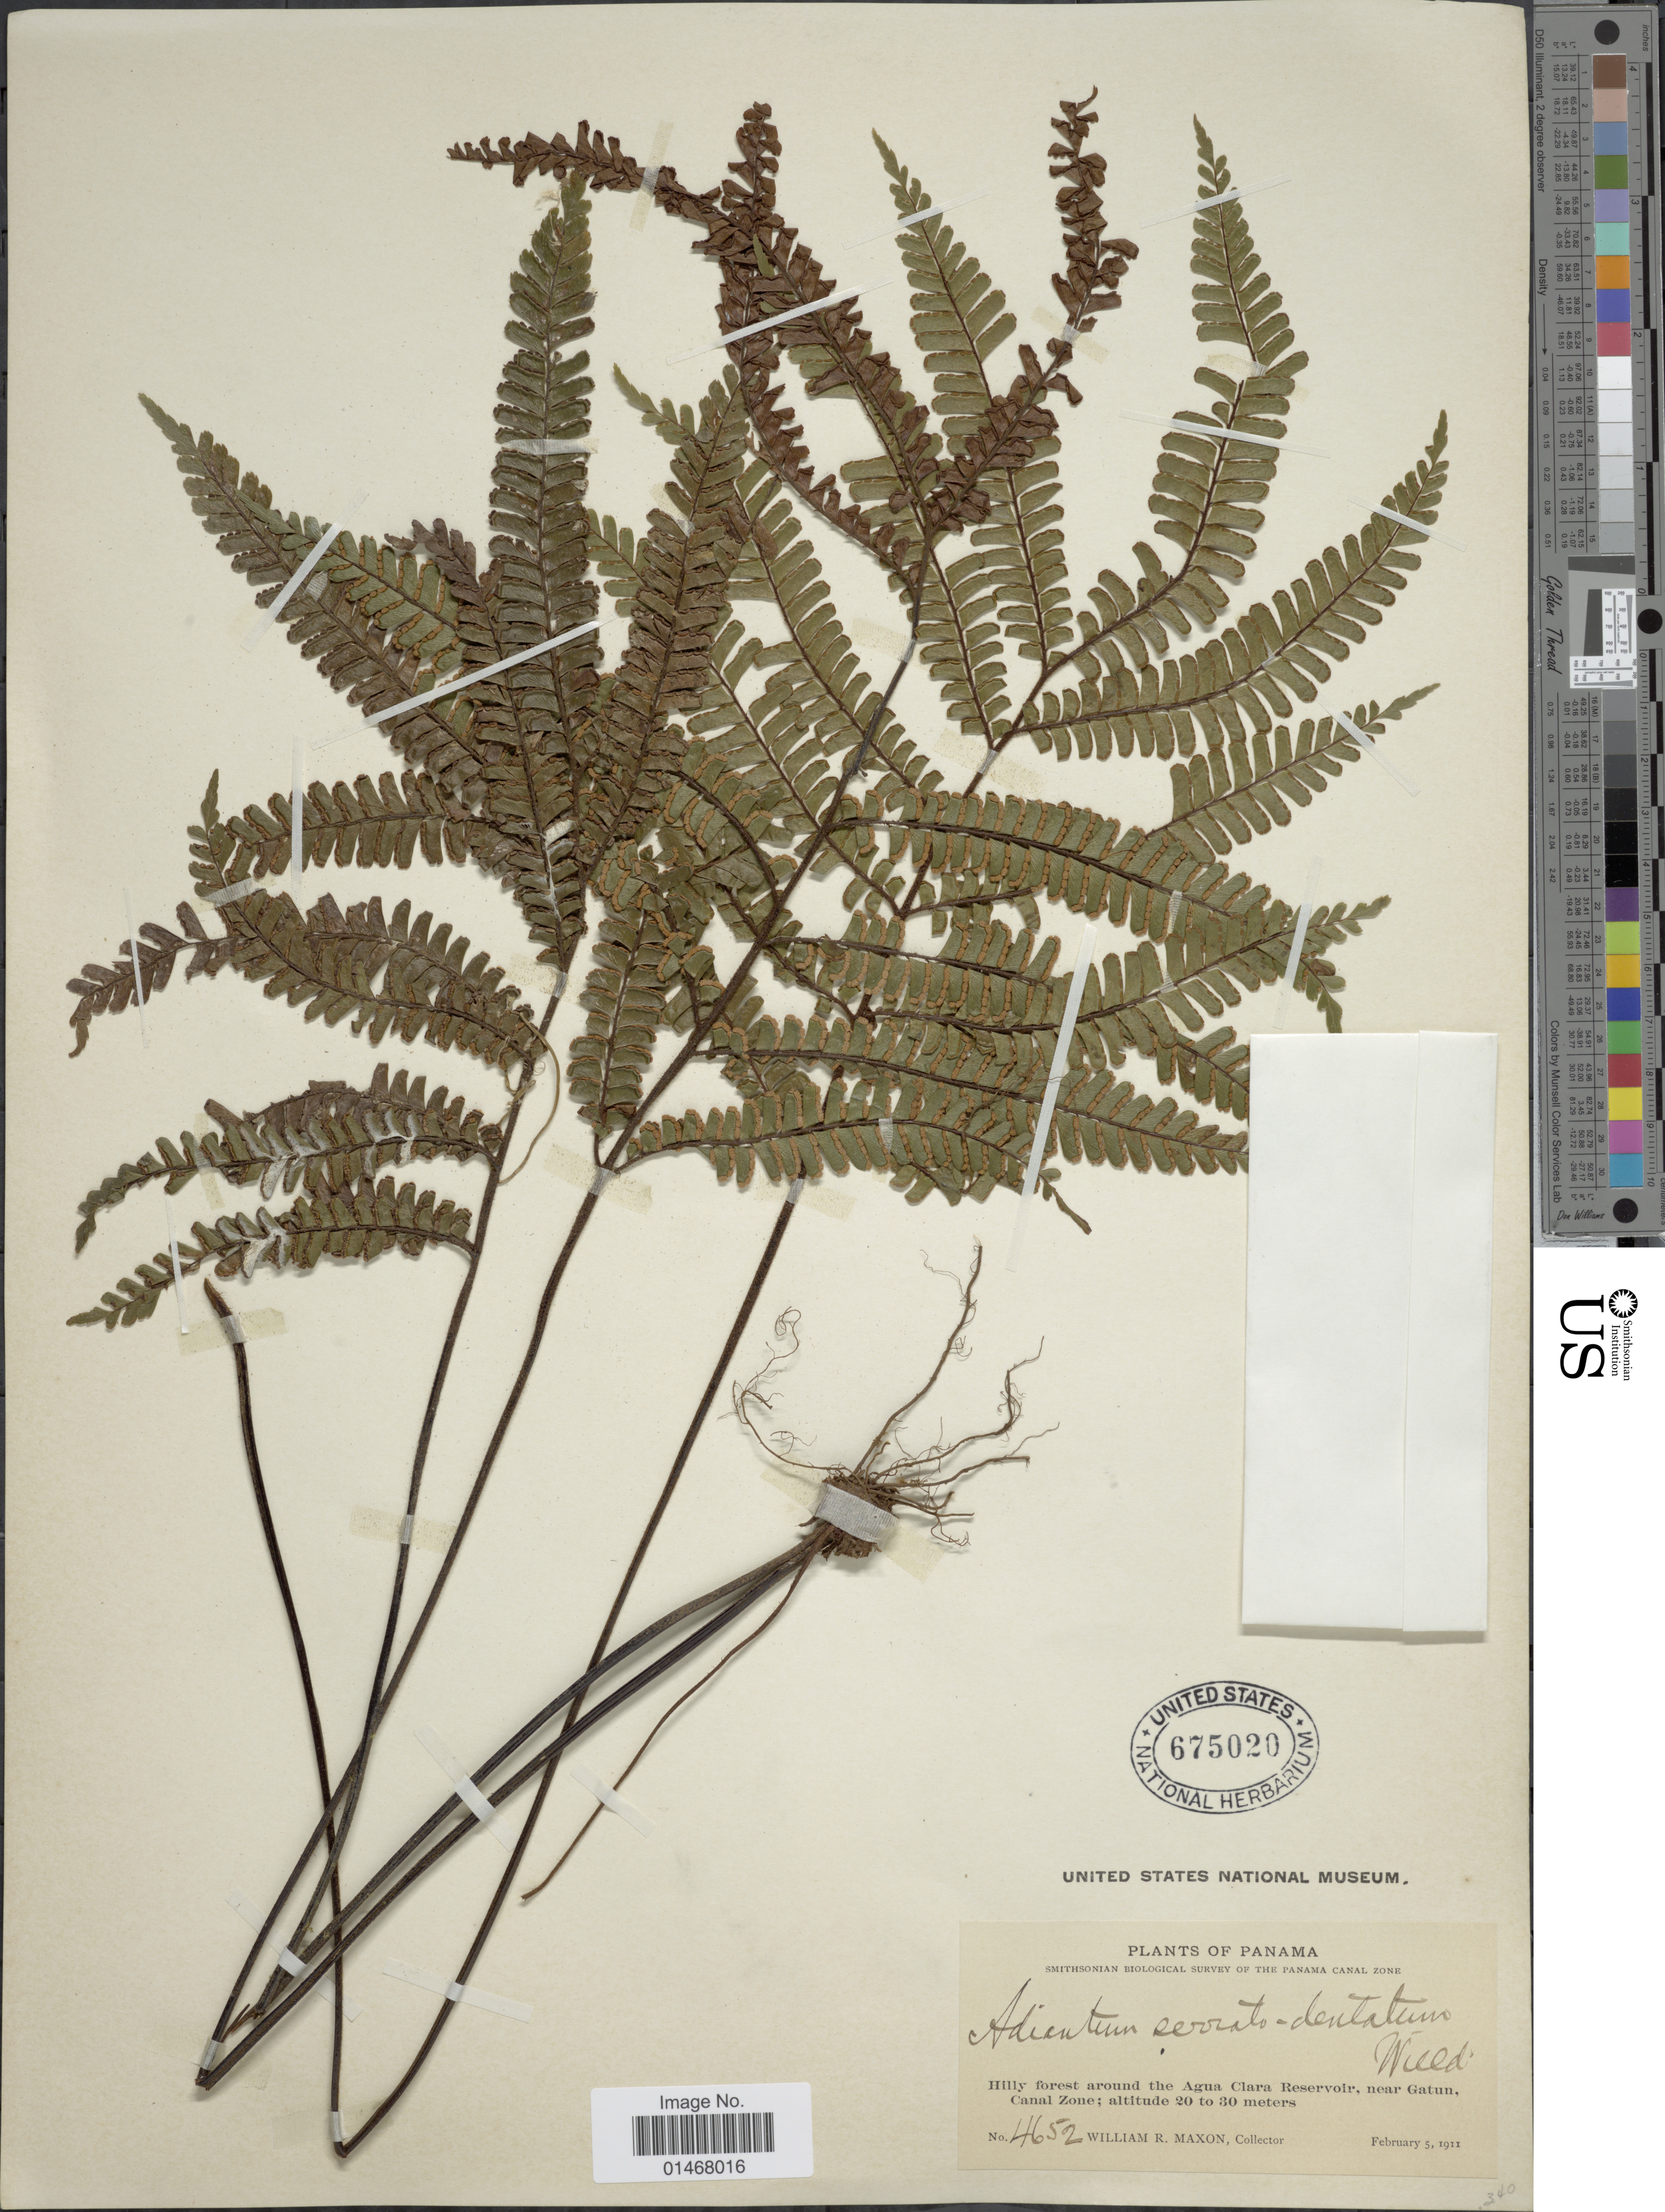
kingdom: Plantae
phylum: Tracheophyta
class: Polypodiopsida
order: Polypodiales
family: Pteridaceae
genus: Adiantum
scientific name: Adiantum serratodentatum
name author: Humb. & Bonpl. ex Willd.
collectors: W. R. Maxon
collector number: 4652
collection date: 1911-02-05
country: Panama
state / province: Colón / Panamá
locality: Hilly forest around the Agua Clara Reservoir, near Gatun, Canal Zone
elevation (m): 20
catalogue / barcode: US 675020